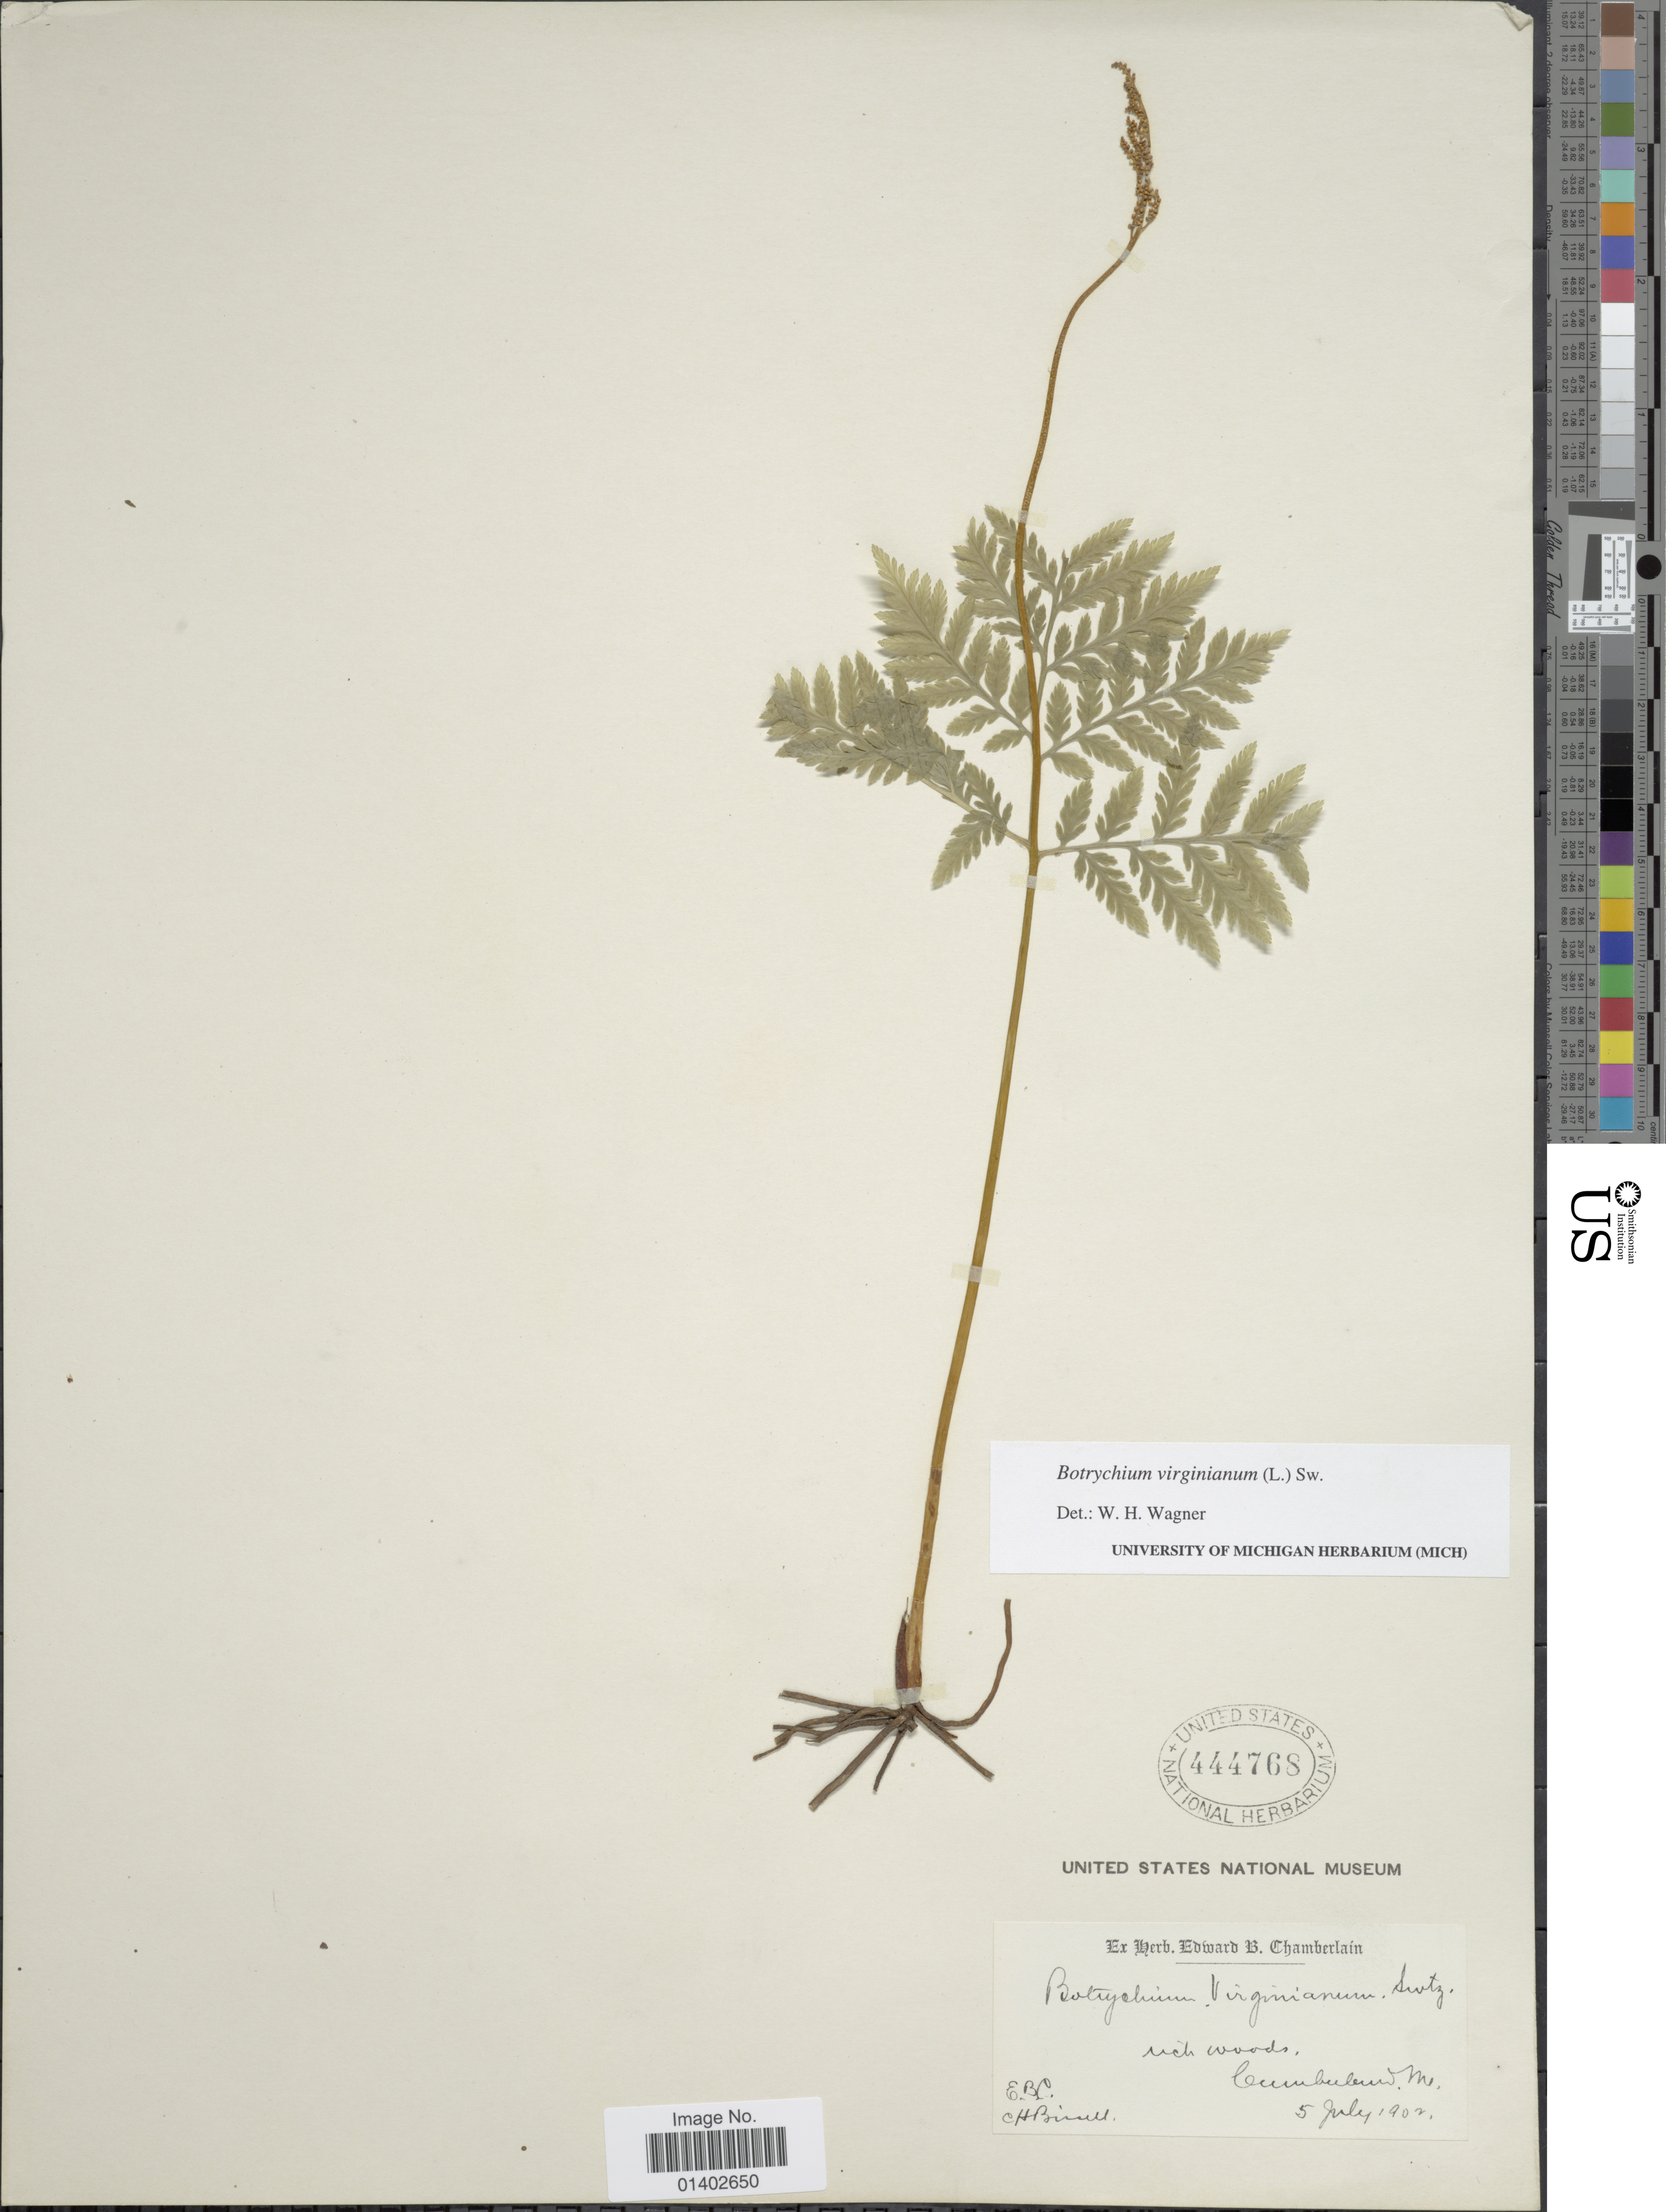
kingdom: Plantae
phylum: Tracheophyta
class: Polypodiopsida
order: Ophioglossales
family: Ophioglossaceae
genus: Botrychium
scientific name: Botrychium virginianum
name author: (L.) Sw.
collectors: E. Chamberlain & C. Bicknell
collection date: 1902-07-05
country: United States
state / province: Maine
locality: Rich woods, Cumberland. M.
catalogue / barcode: US 444768